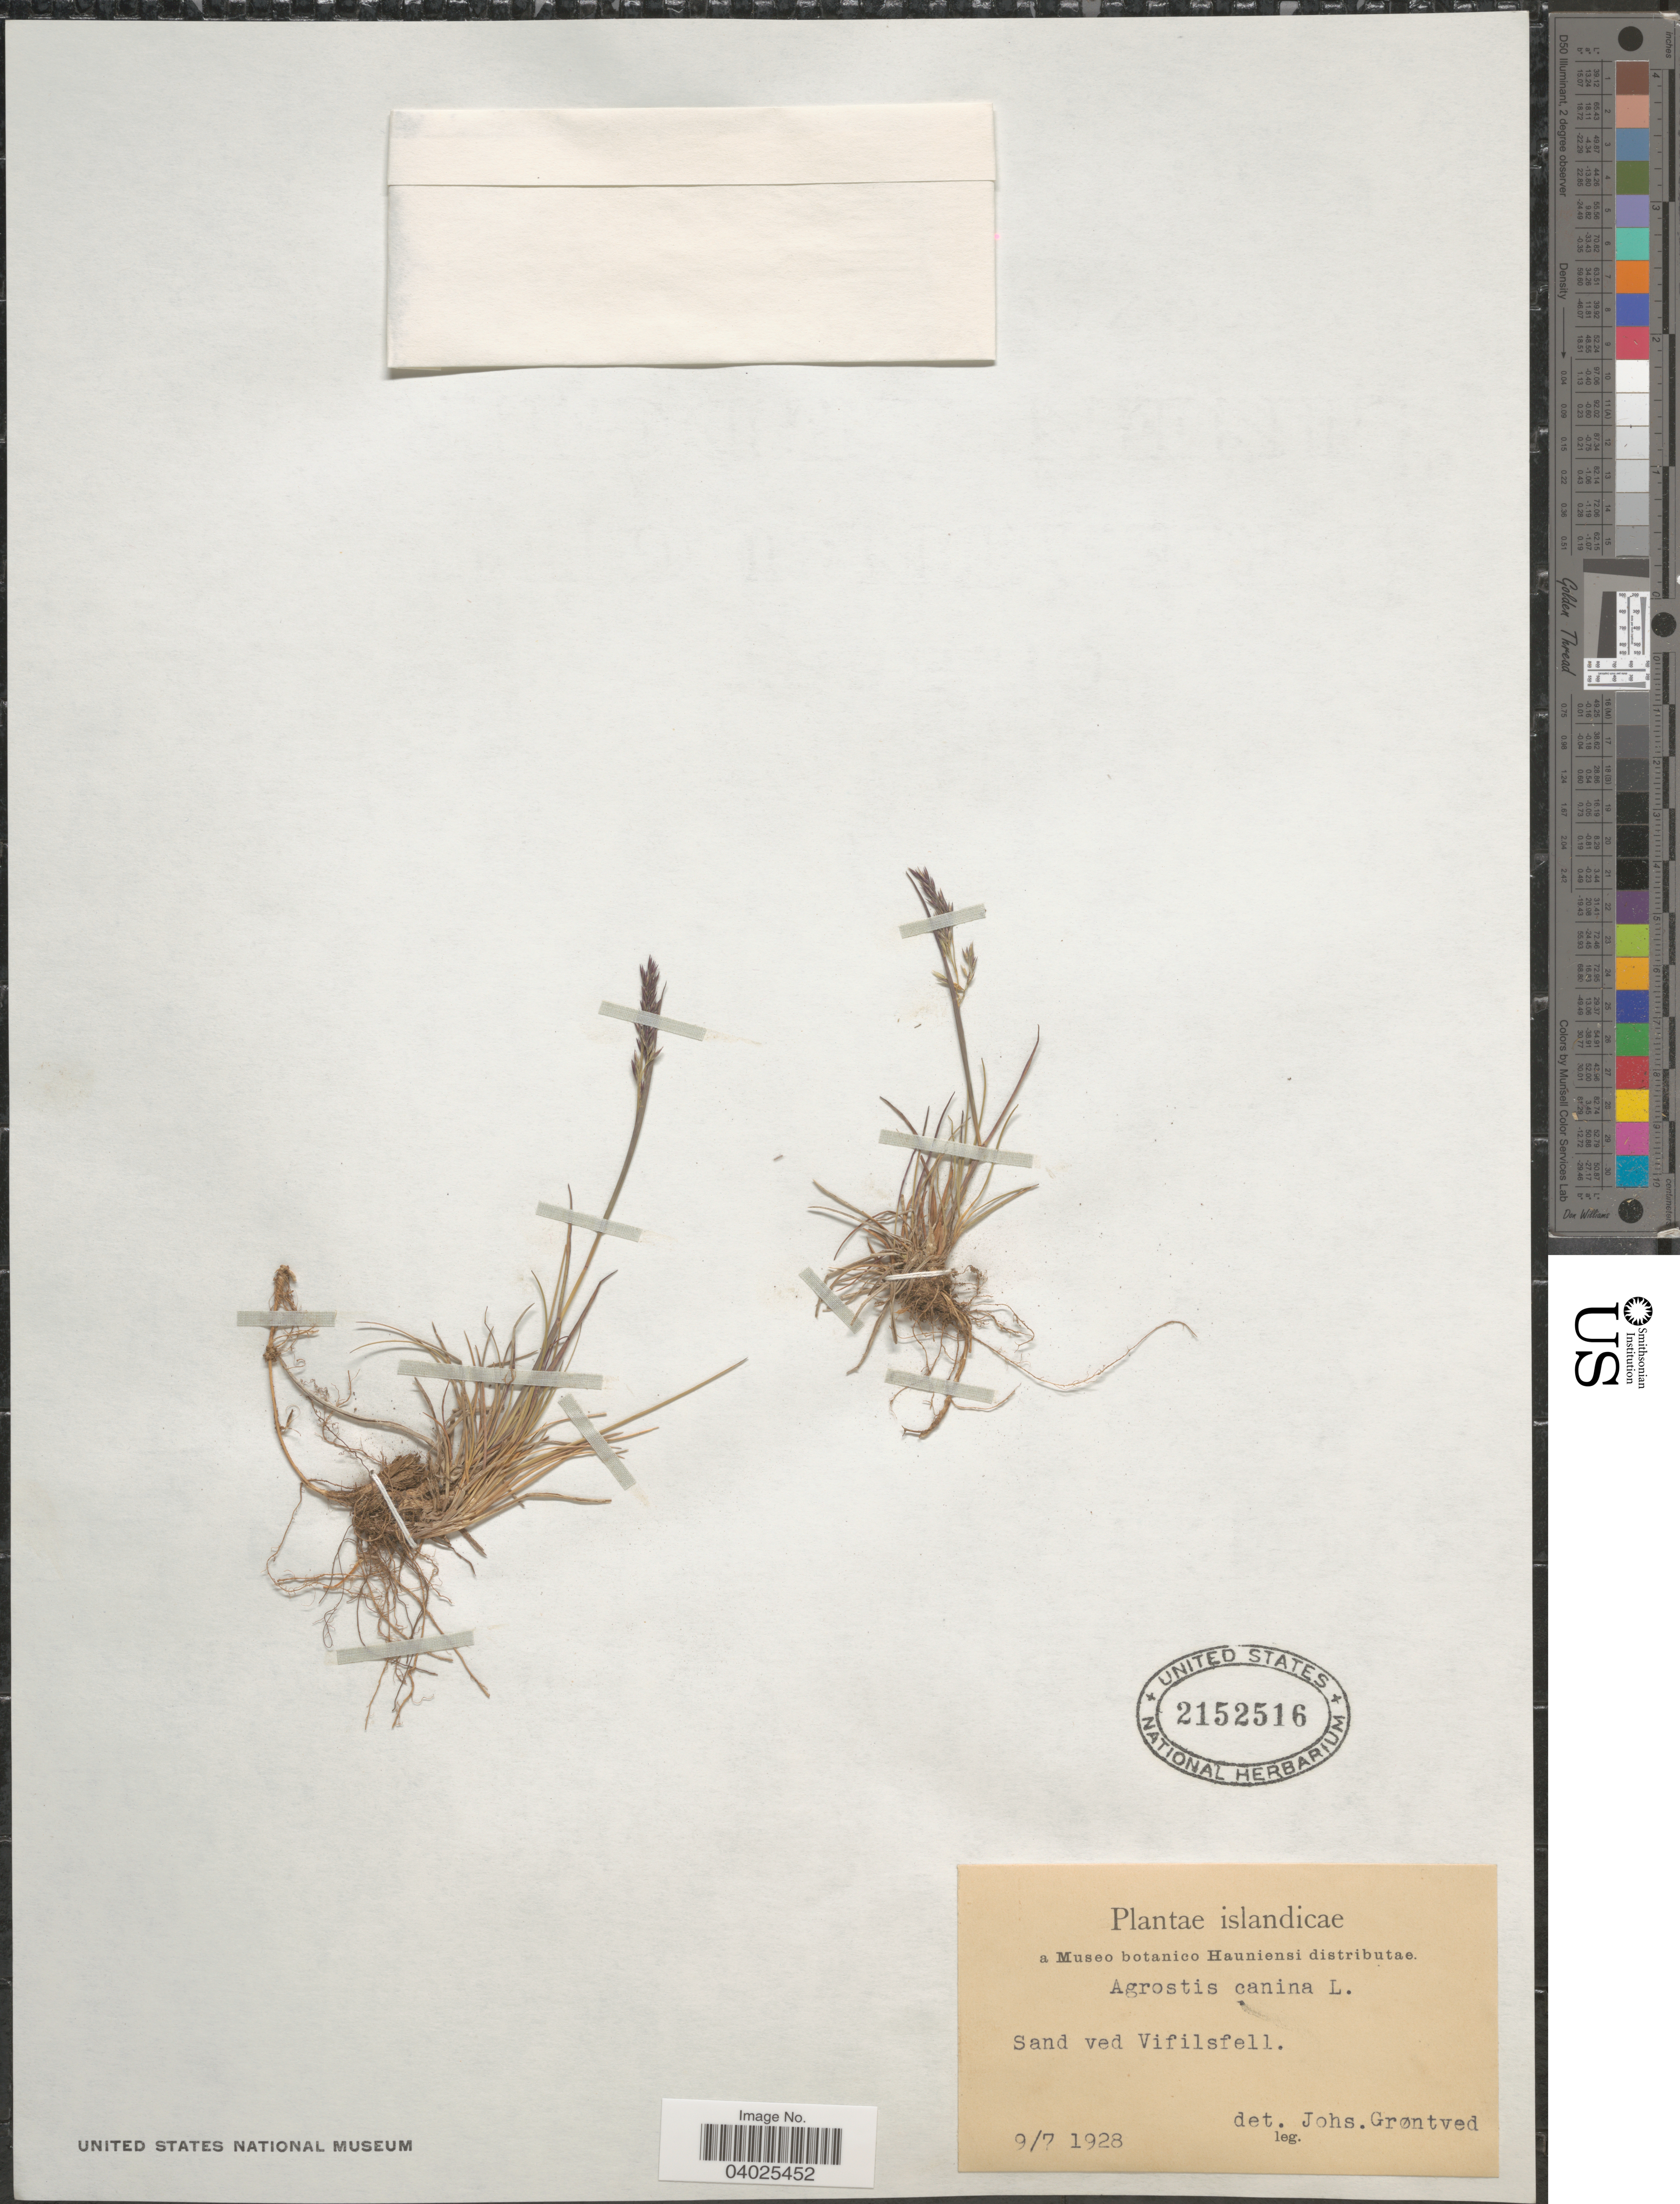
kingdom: Plantae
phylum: Tracheophyta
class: Liliopsida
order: Poales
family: Poaceae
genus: Agrostis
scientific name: Agrostis canina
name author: L.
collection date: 1928-07-09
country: Iceland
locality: Islandicae. Sand ved Vifilsfell.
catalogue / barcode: US 2152516